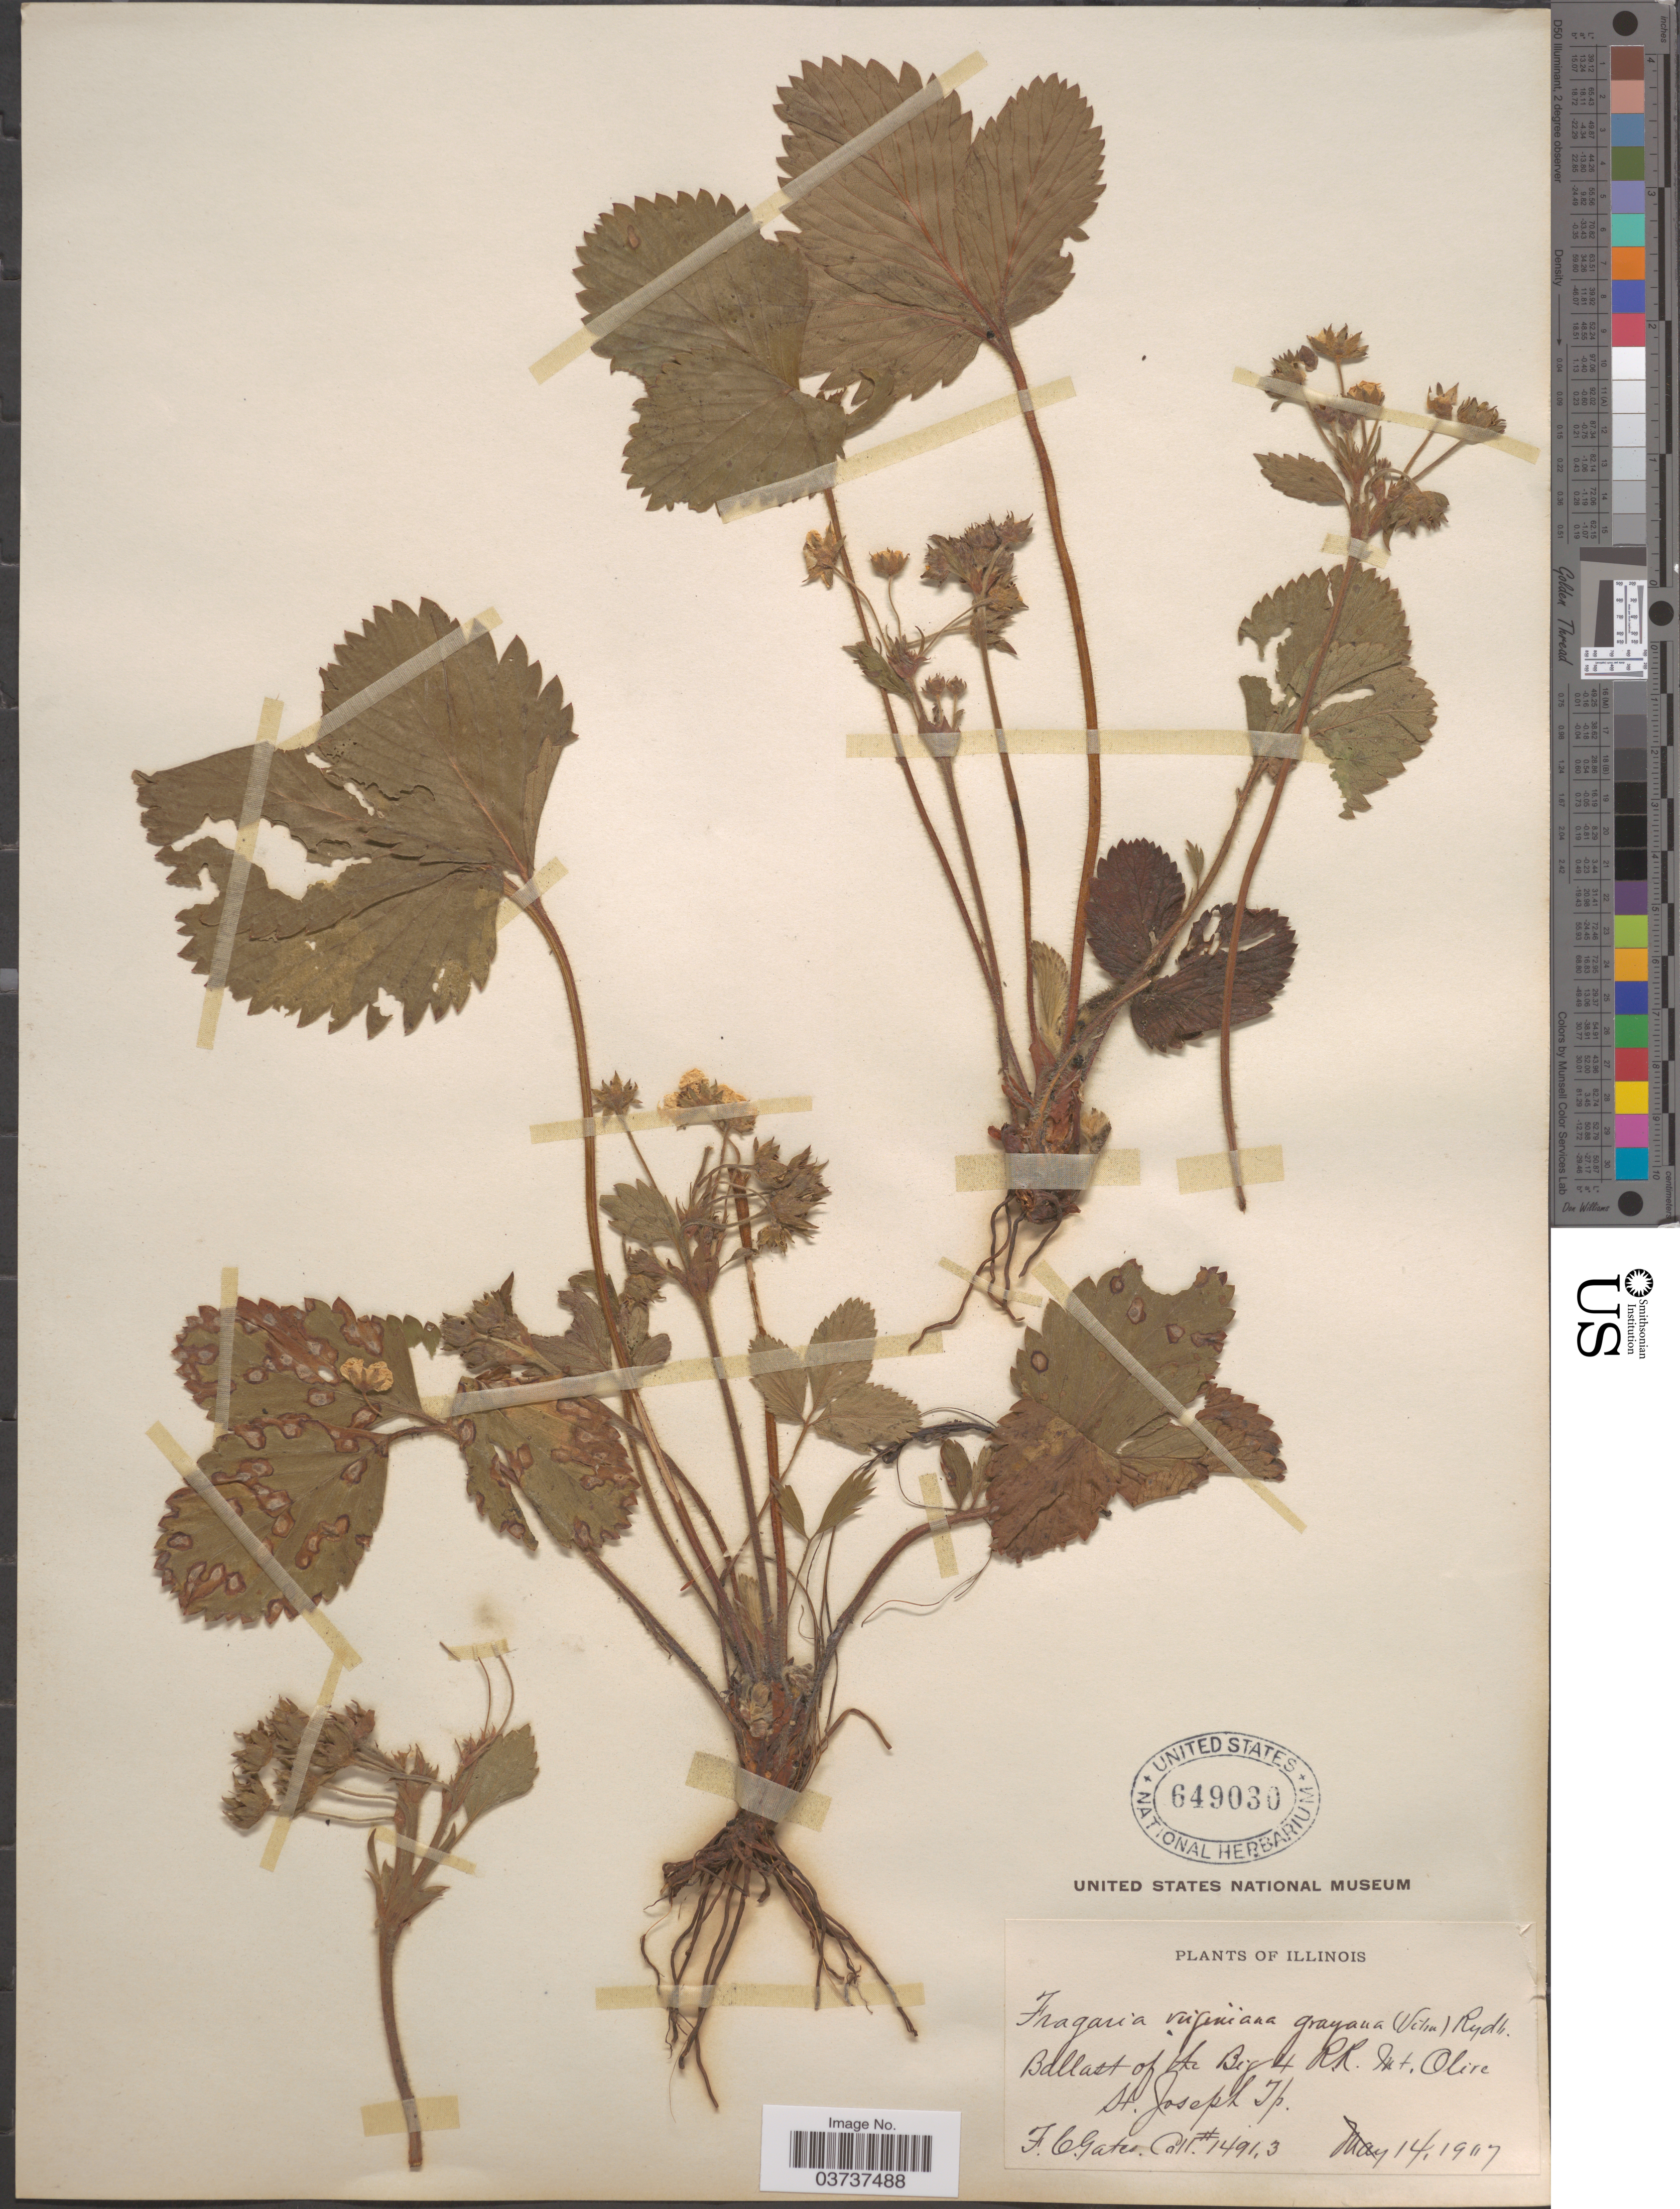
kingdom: Plantae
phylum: Tracheophyta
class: Magnoliopsida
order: Rosales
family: Rosaceae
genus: Fragaria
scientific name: Fragaria virginiana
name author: Mill.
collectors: F. C. Gates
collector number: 14913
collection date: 1907-05-14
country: United States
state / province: Illinois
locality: Ballast of the Big 4 R.R. Mt. Olive. St. Joseph Tp.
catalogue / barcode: US 649030